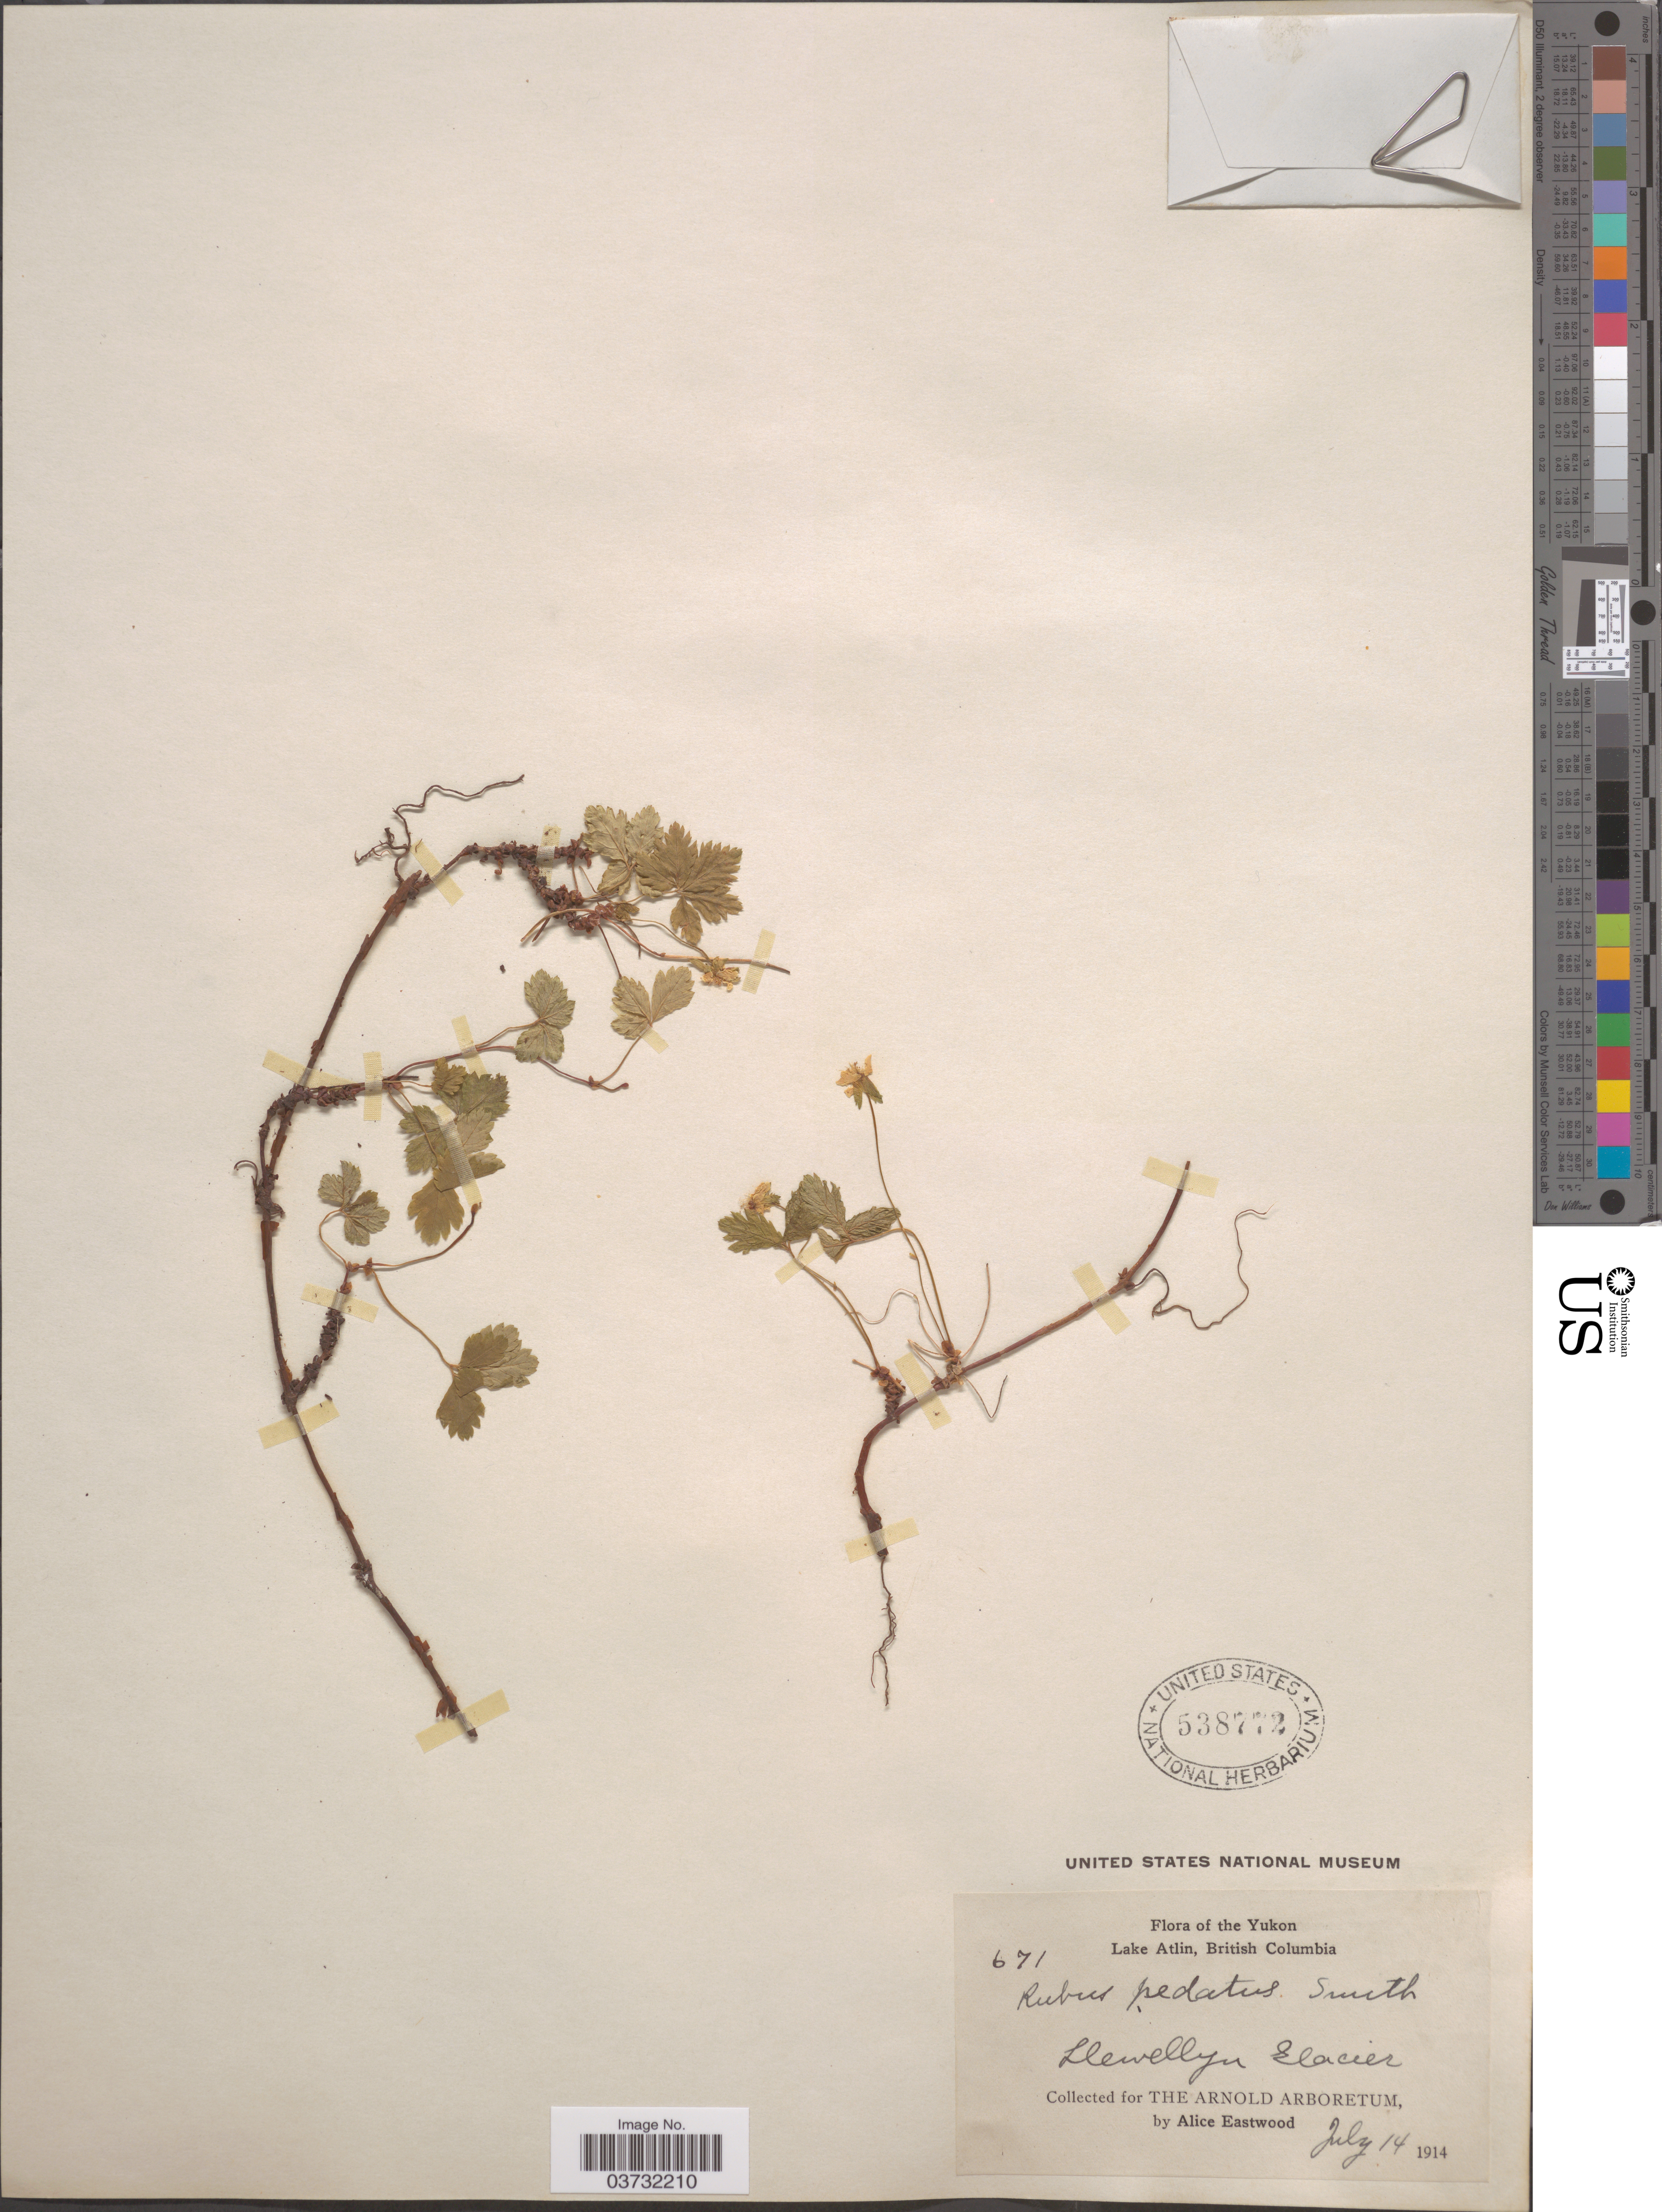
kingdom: Plantae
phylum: Tracheophyta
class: Magnoliopsida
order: Rosales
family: Rosaceae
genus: Rubus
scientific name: Rubus pedatus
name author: Sm.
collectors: A. Eastwood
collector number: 671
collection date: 1914-07-14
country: Canada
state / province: British Columbia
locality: The Yukon. Lake Atlin. Llewellyn Glacier.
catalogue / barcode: US 538772